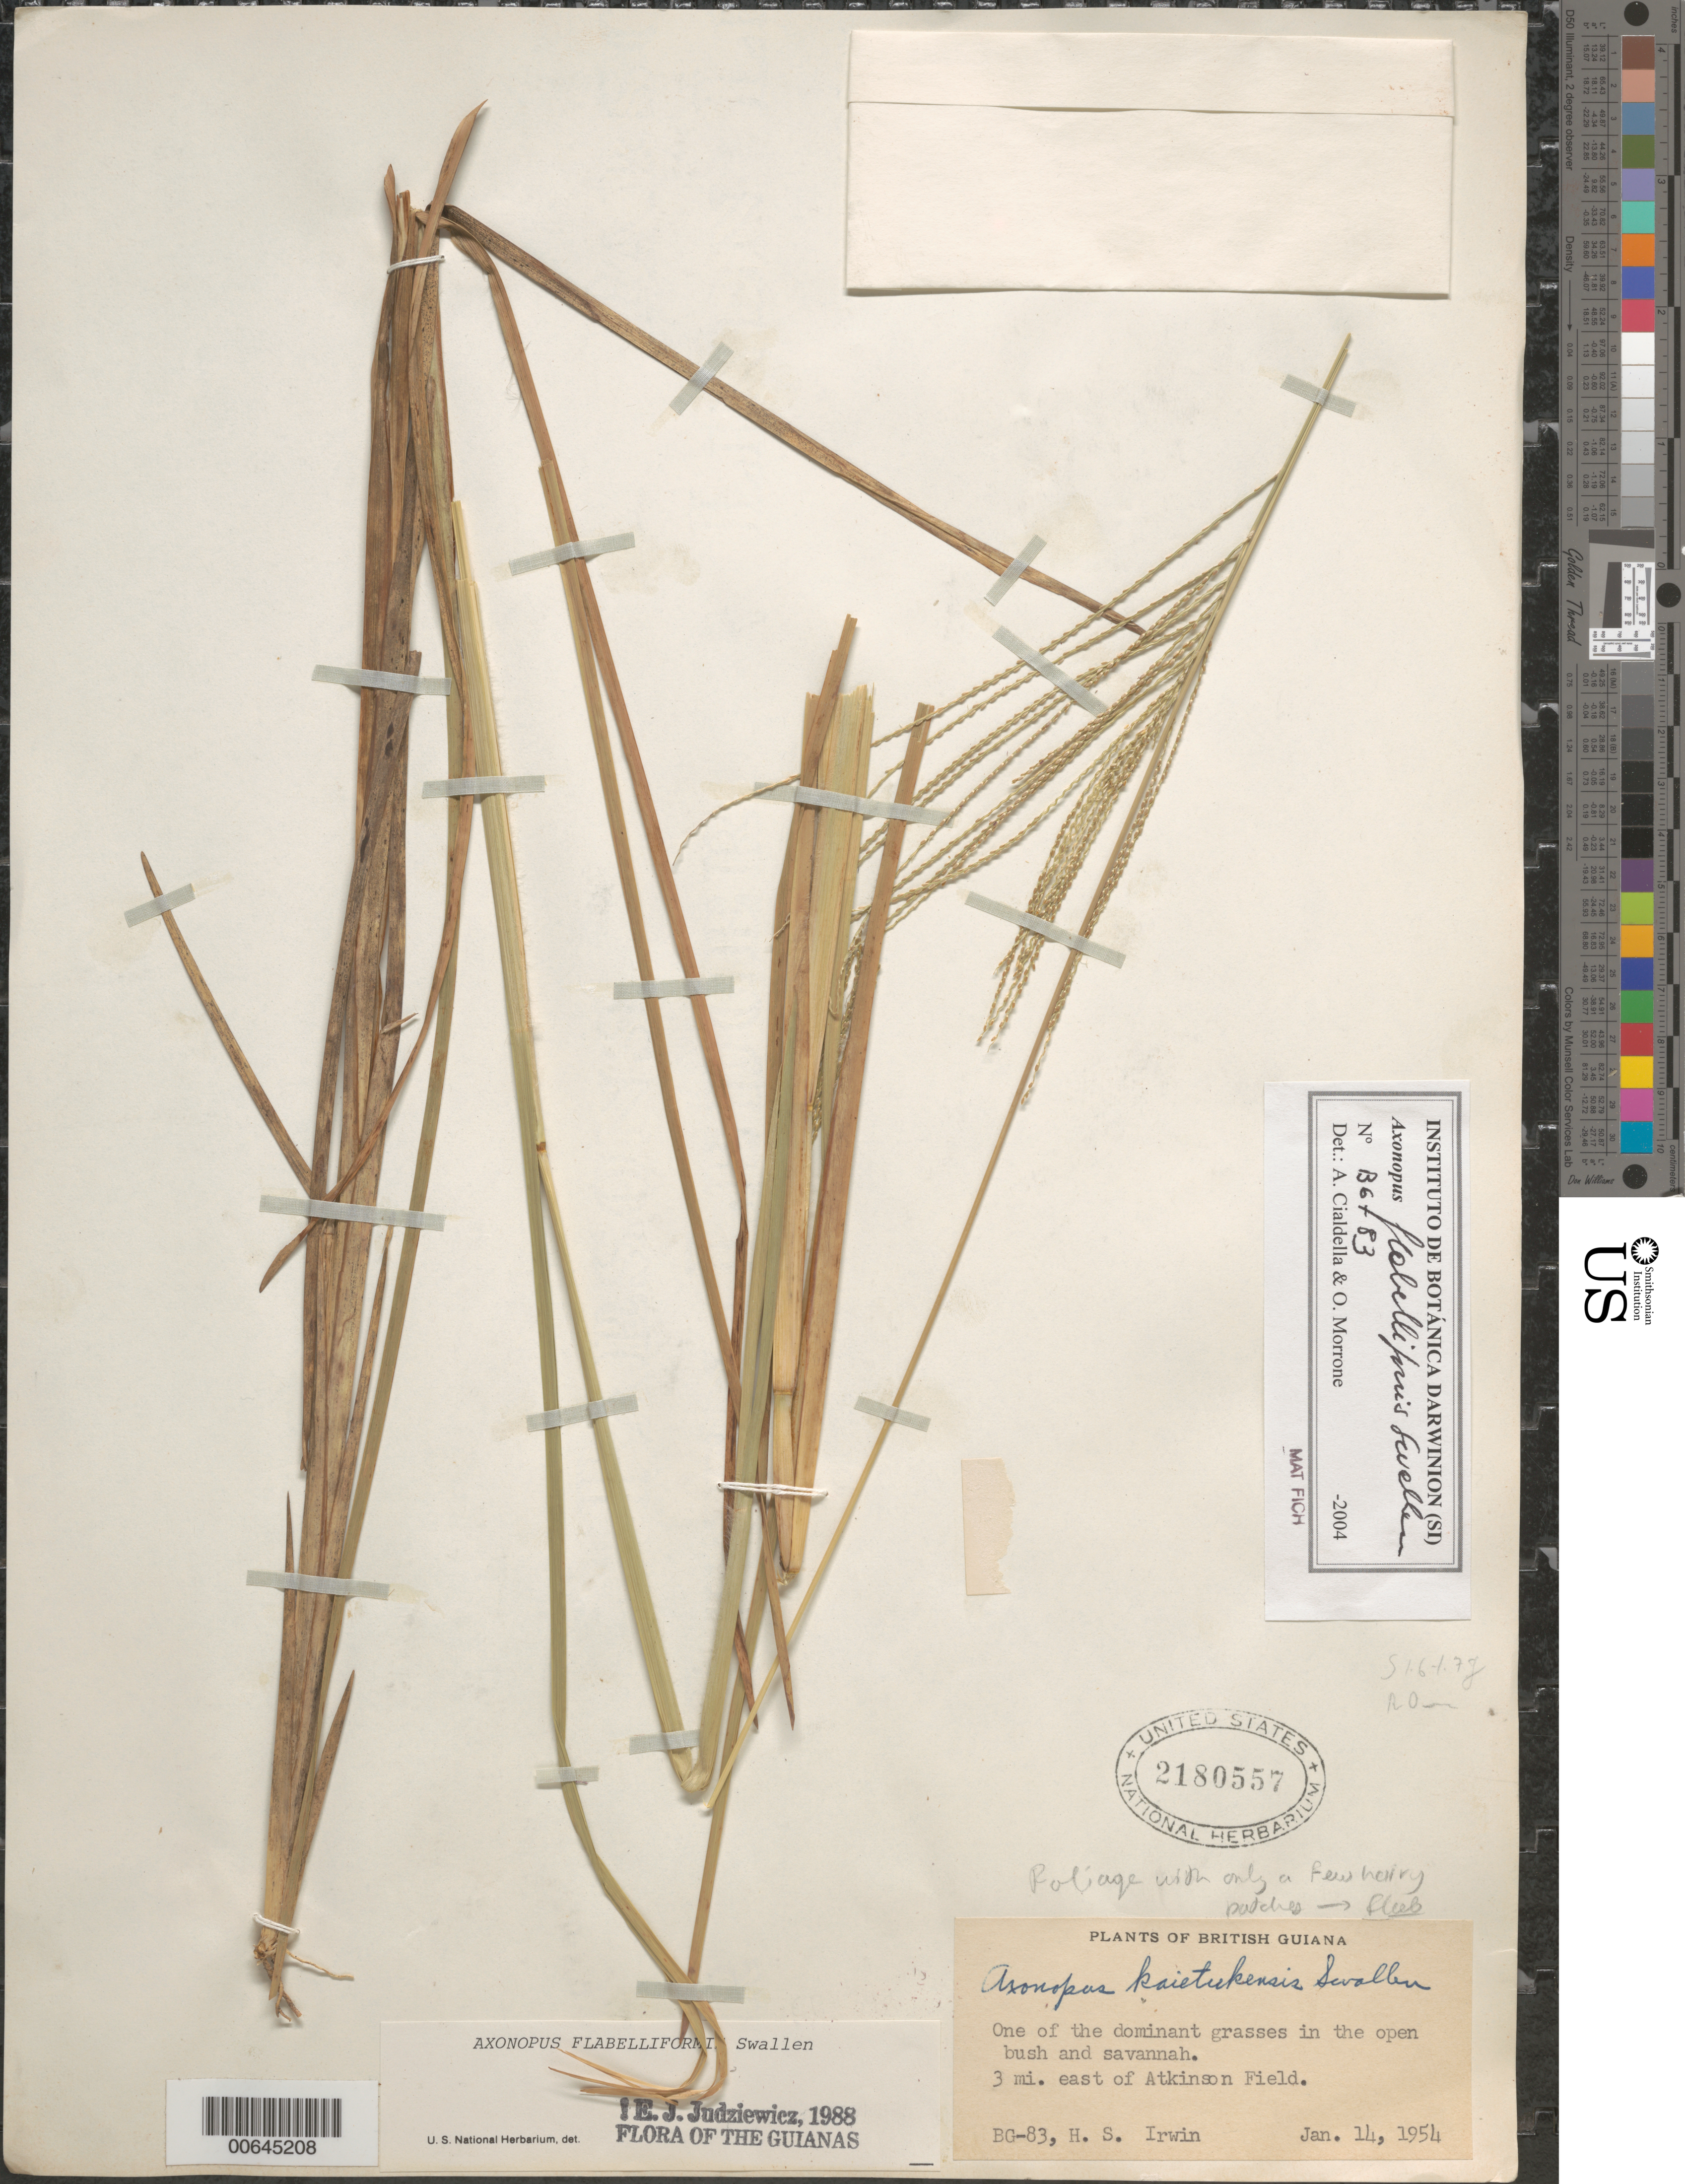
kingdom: Plantae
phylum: Tracheophyta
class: Liliopsida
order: Poales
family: Poaceae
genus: Axonopus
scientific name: Axonopus flabelliformis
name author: Swallen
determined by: Judziewicz, E. J.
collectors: H. Irwin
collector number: BG 83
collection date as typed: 14-Jan-54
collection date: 1954-01-14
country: Guyana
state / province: Demerara-Mahaica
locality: Atkinson Field, 3 mi. E of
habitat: Open bush and savannah.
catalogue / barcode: US 2180557